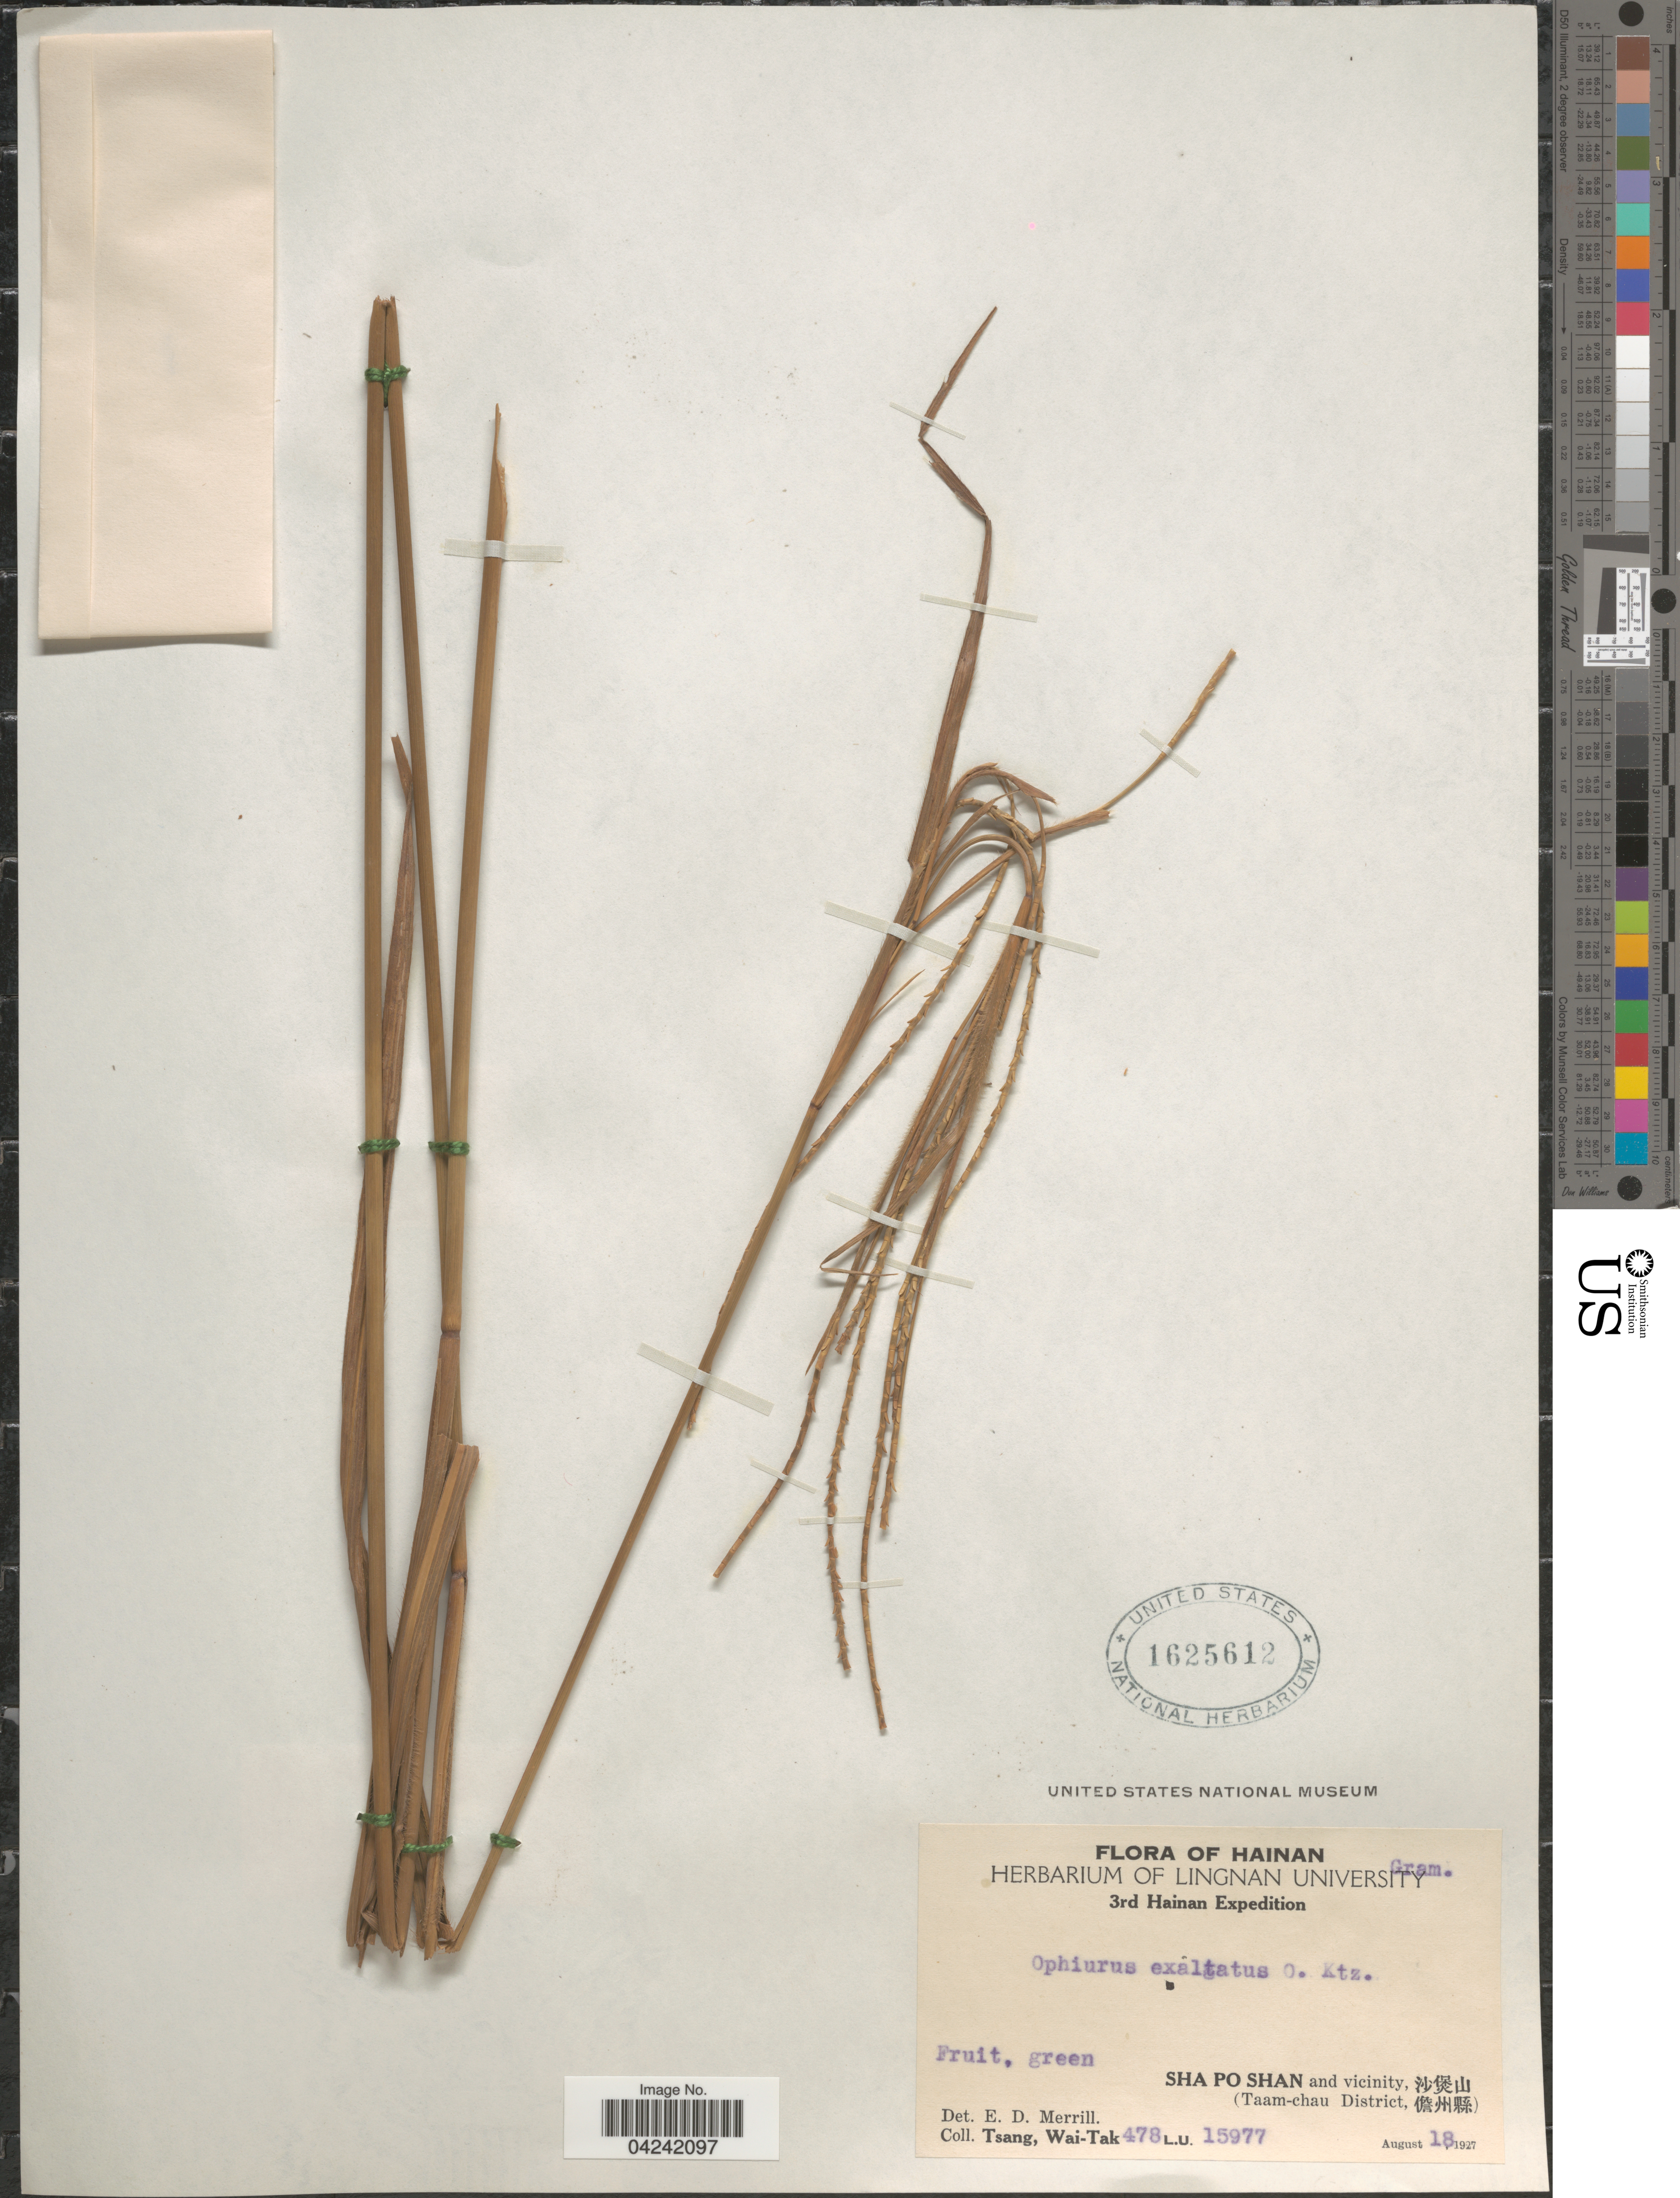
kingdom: Plantae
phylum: Tracheophyta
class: Liliopsida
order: Poales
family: Poaceae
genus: Ophiuros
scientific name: Ophiuros exaltatus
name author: (L.) Kuntze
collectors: W. T. Tsang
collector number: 478 L.U. 15977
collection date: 1927-08-18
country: China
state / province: Hainan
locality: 3rd Hainan E[Foreign script]pedition. Sha Po Shan and vicinity [Foreign script] (Taam-chau District, [Foreign script]).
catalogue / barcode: US 1625612